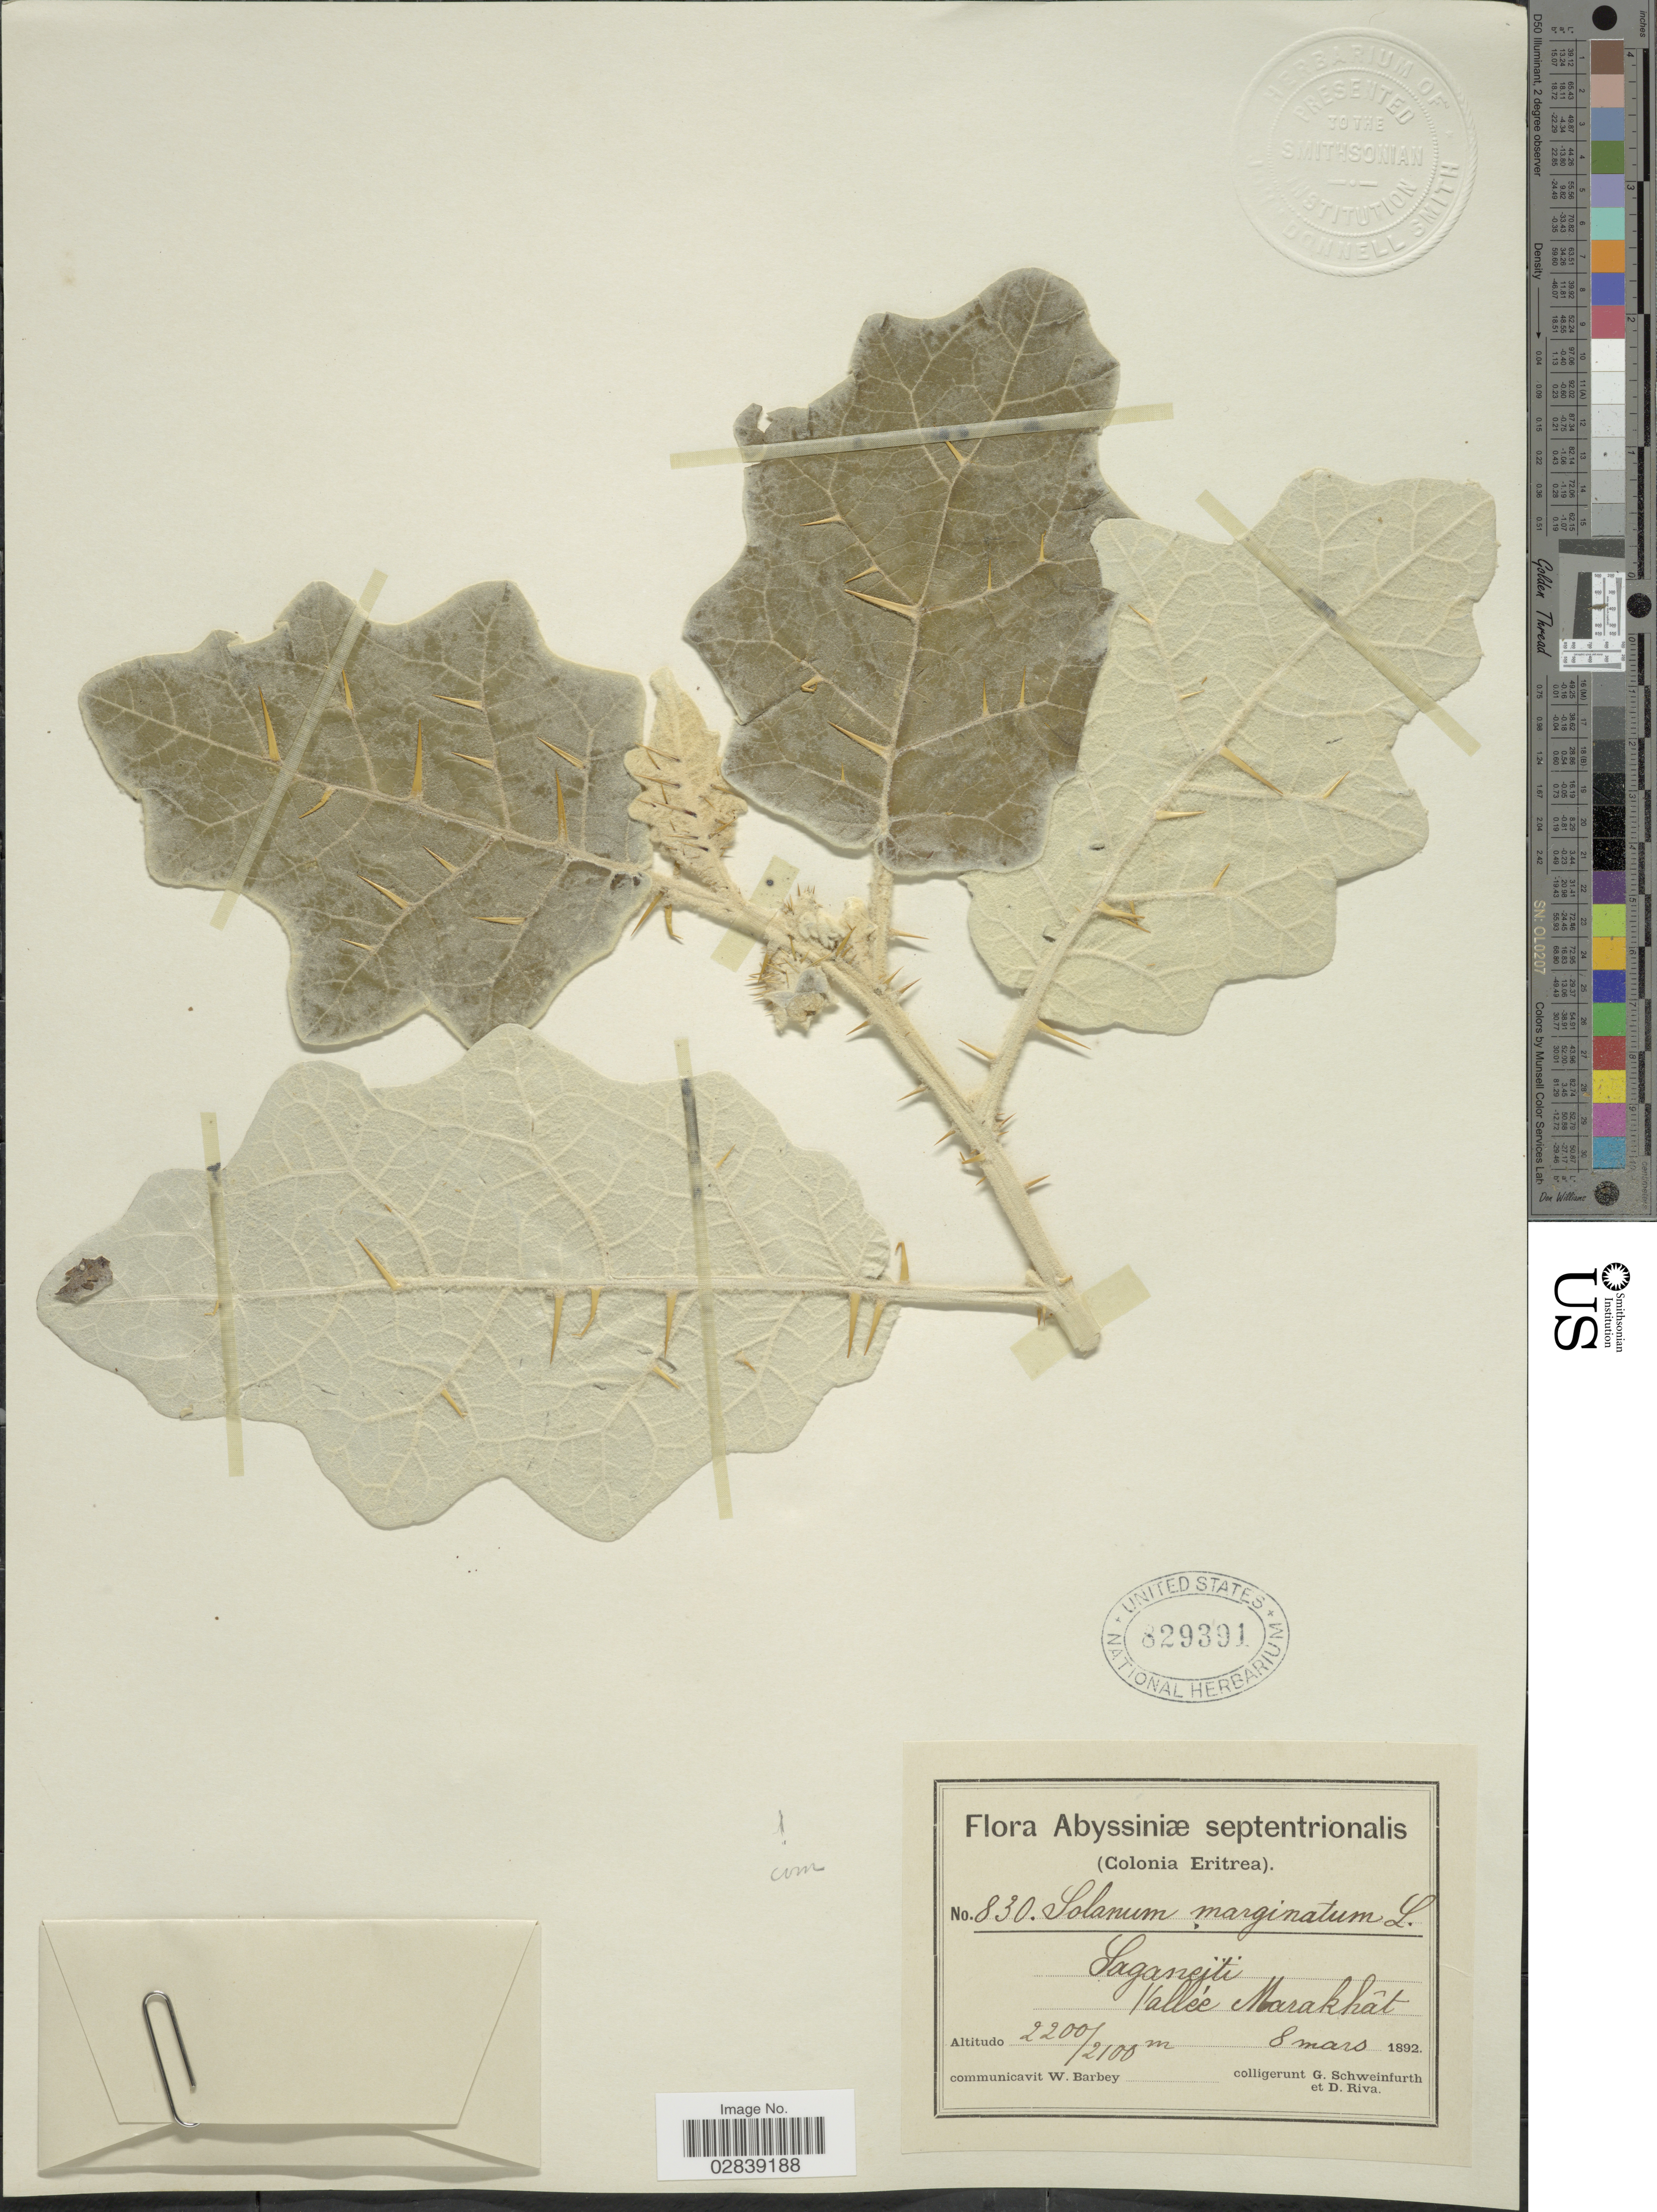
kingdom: Plantae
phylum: Tracheophyta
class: Magnoliopsida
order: Solanales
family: Solanaceae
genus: Solanum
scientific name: Solanum marginatum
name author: L. f.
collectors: G. A. Schweinfurth (herbarium) & D. Riva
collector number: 830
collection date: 1892-03-08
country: Eritrea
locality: Abyssiniæ septentrionalis. (Colonia Eritrea), Saganeïti, Vallée Marakhât.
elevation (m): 2100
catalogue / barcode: US 829391